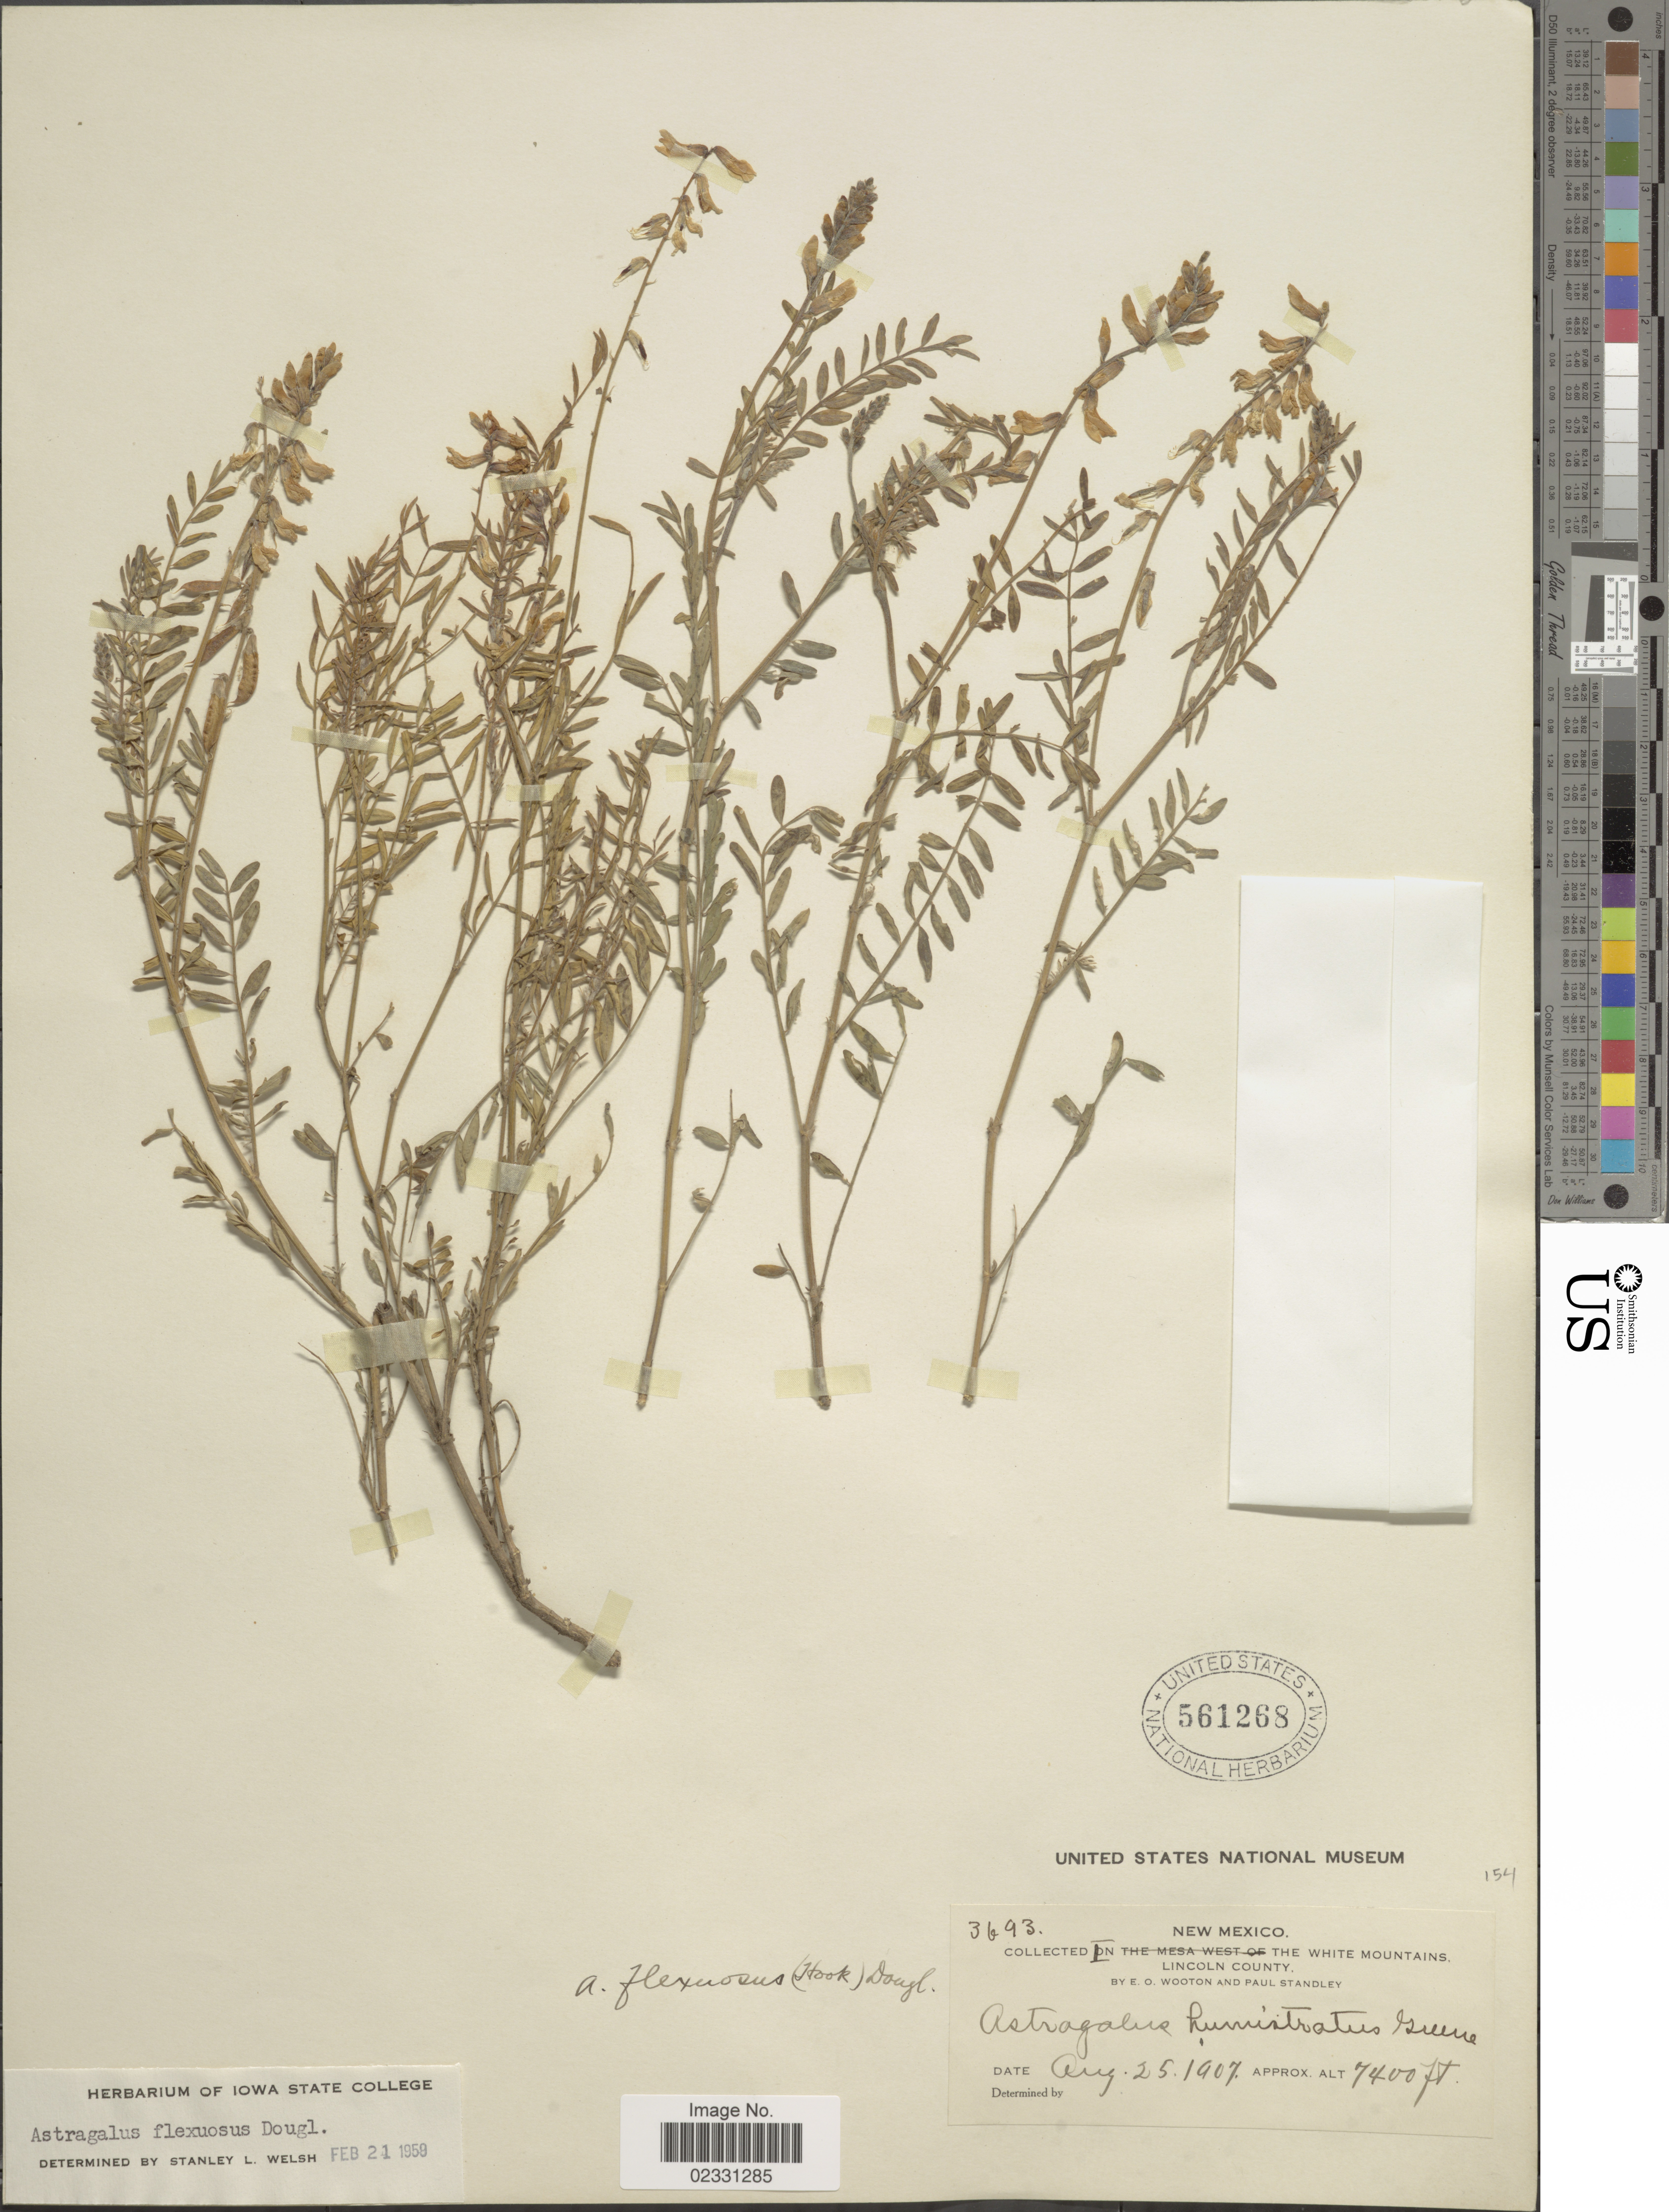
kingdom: Plantae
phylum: Tracheophyta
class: Magnoliopsida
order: Fabales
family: Fabaceae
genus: Astragalus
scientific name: Astragalus flexuosus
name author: (Hook.) Douglas ex G. Don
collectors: E. O. Wooton & P. C. Standley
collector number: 3693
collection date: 1907-08-25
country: United States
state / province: New Mexico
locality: The White Mountains, Lincoln County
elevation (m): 2256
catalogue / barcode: US 651268